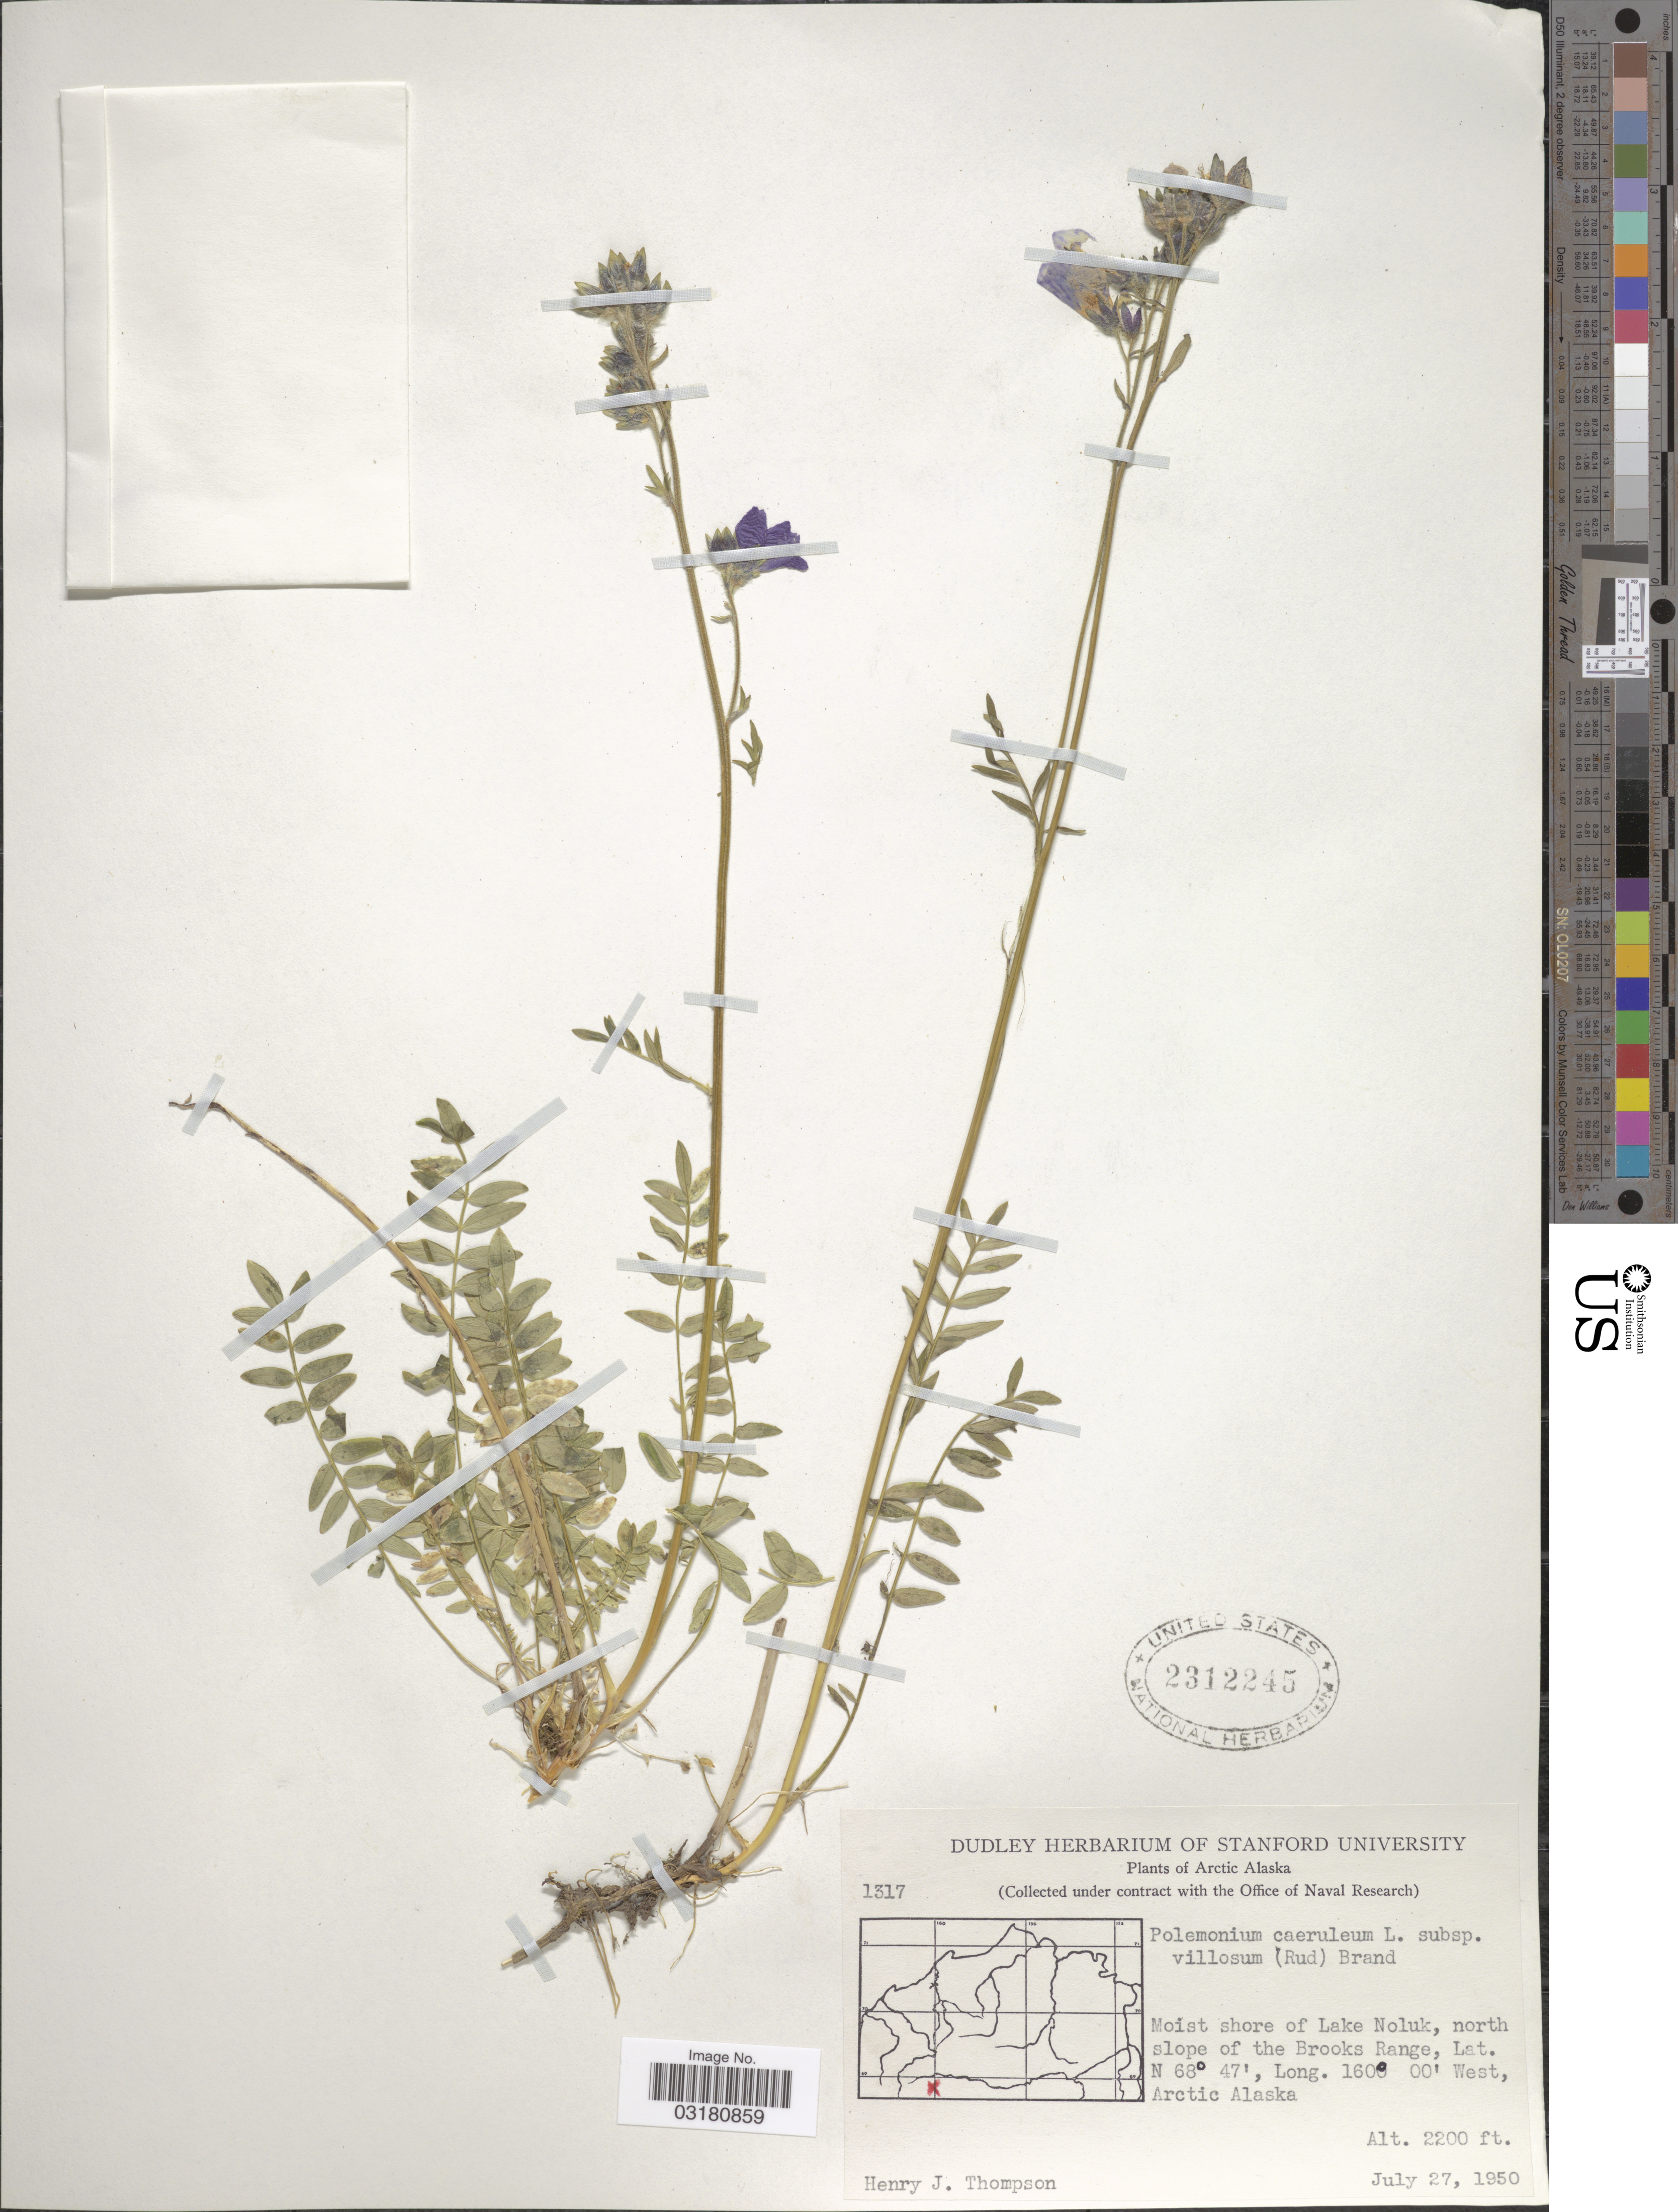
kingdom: Plantae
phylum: Tracheophyta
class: Magnoliopsida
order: Ericales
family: Polemoniaceae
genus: Polemonium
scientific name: Polemonium caeruleum subsp. villosum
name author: (Rudolph ex Georgi) Brand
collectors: H. J. Thompson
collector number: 1317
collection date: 1950-07-27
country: United States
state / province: Alaska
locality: Arctic Alaska. Moist shore of Lake Noluk, north slope of the Brooks Range.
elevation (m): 671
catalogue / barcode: US 2312245